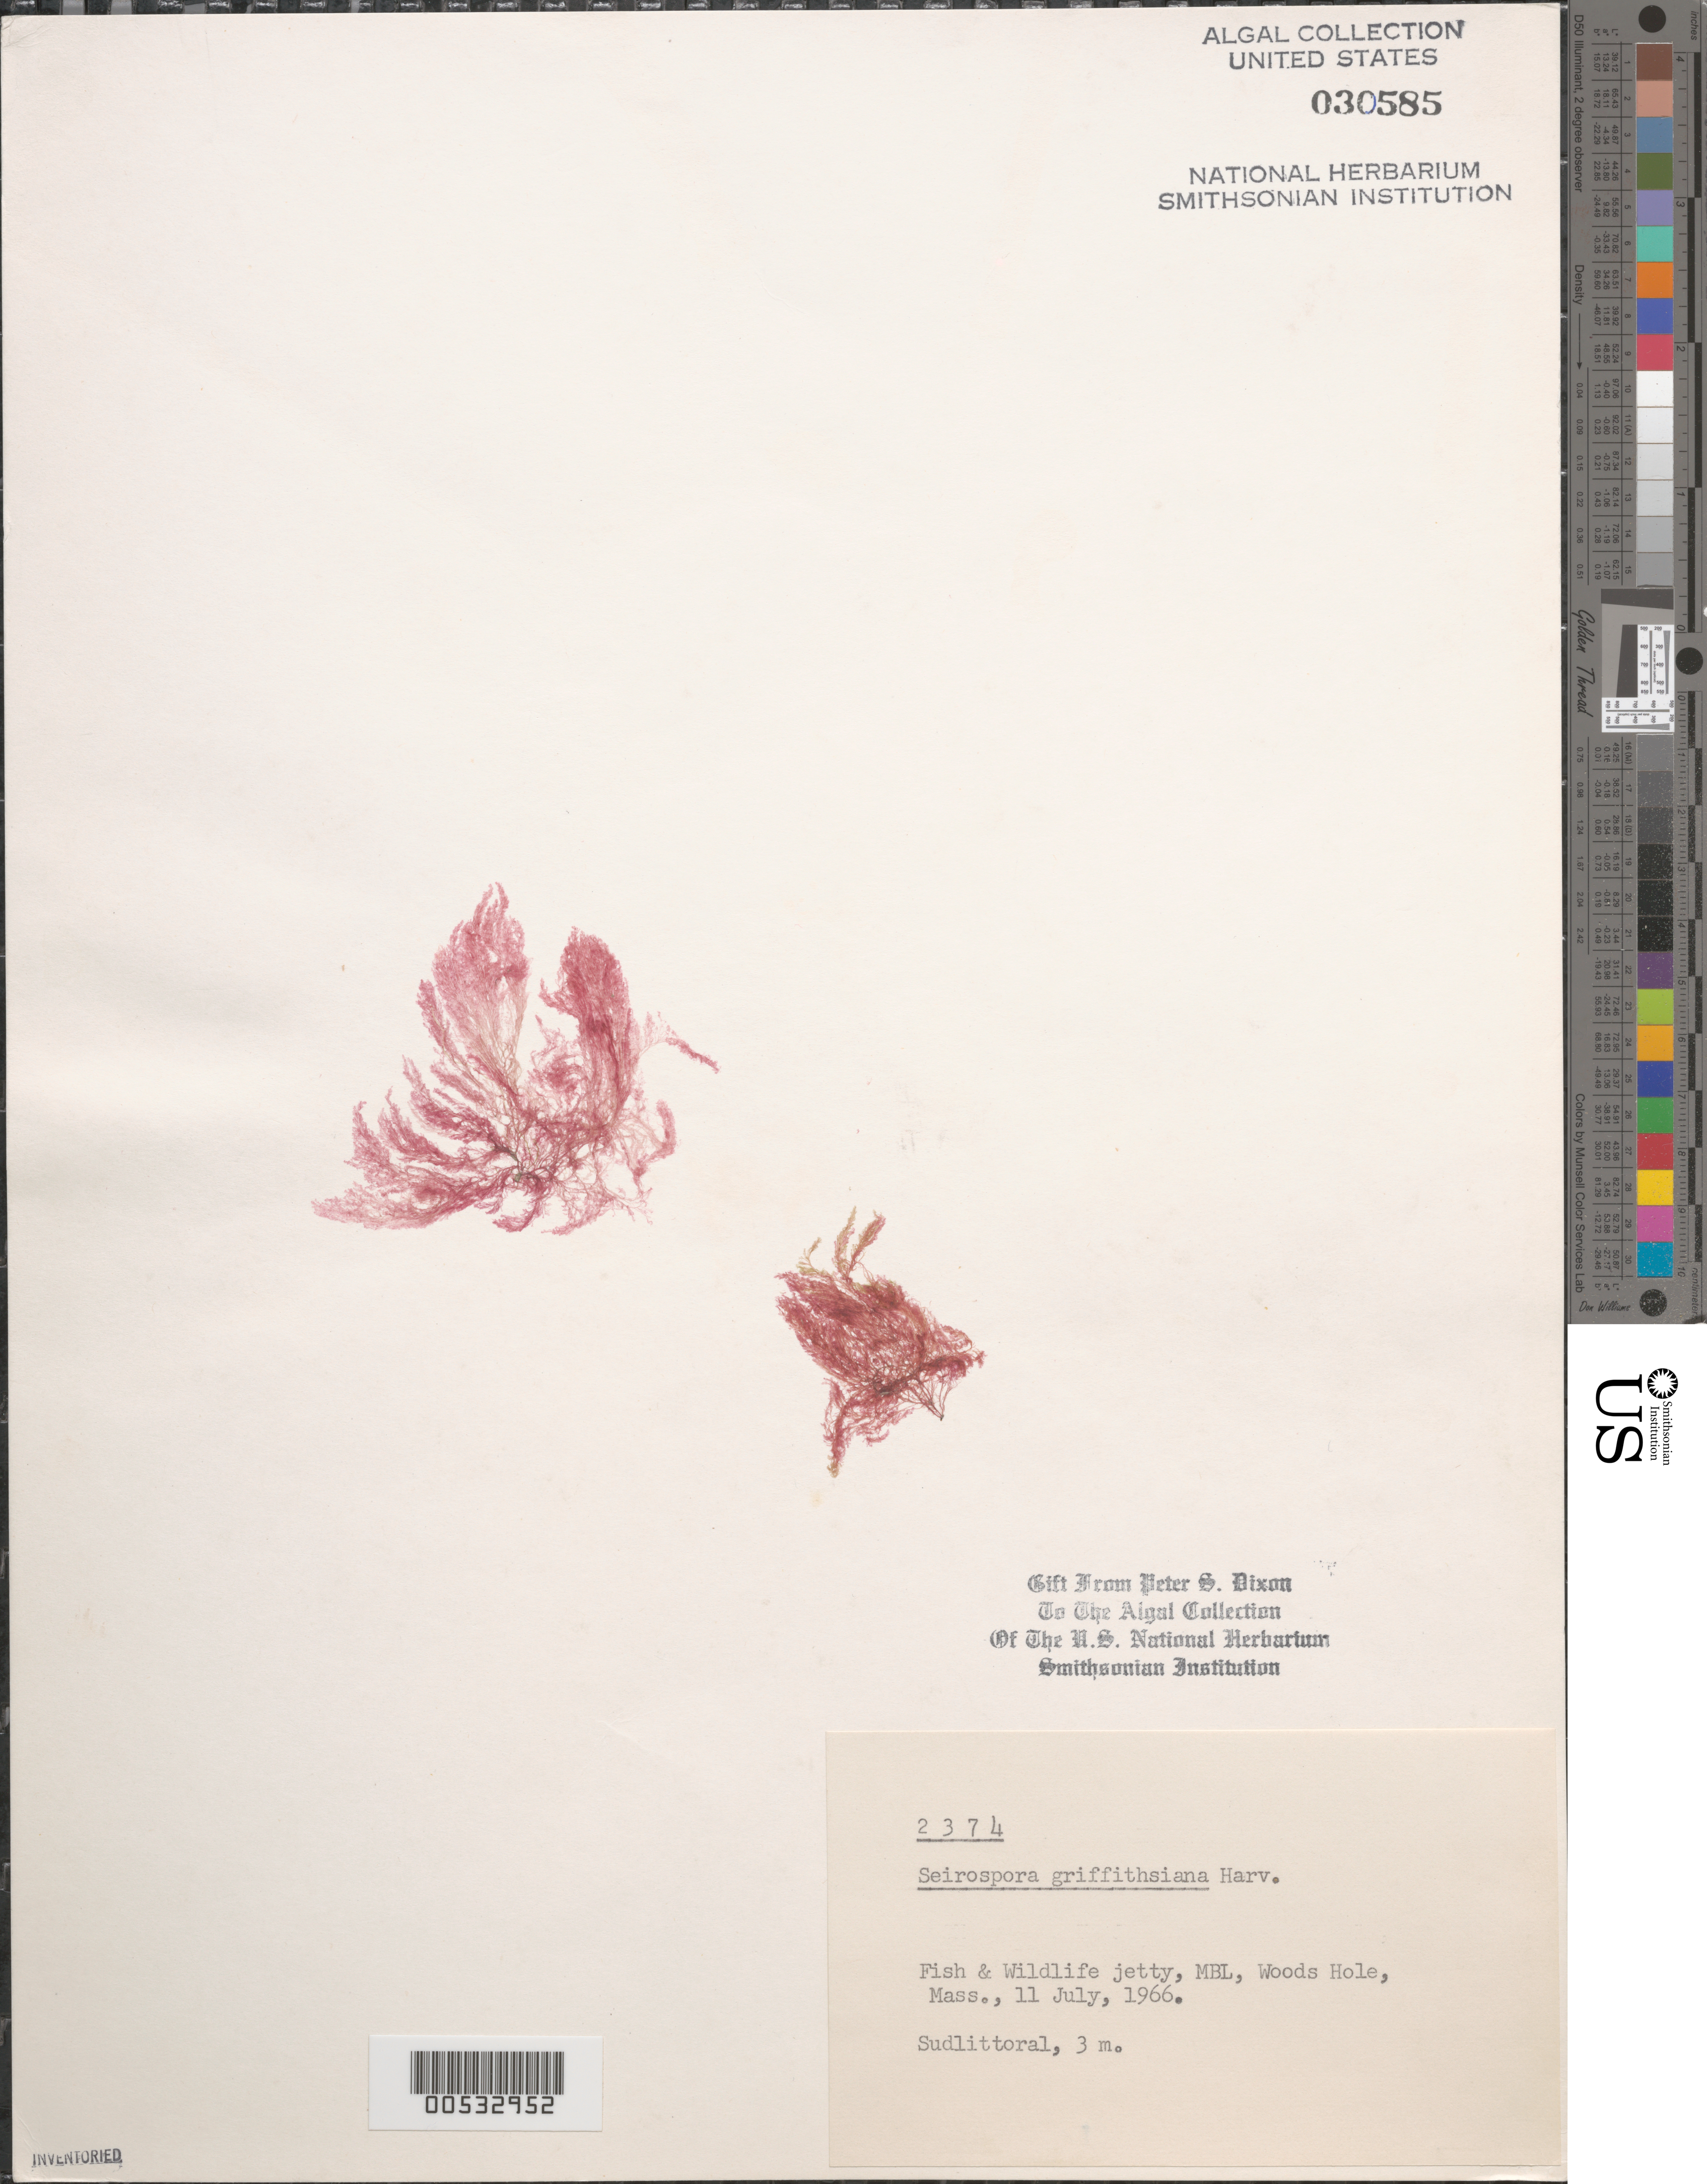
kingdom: Plantae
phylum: Rhodophyta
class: Florideophyceae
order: Ceramiales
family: Callithamniaceae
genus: Seirospora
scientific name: Seirospora interrupta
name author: (Sm.) F. Schmitz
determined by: Algae name updating Project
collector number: PSD 2374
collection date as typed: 11 Jul 1966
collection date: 1966-07-11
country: United States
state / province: Massachusetts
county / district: Barnstable County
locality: Woods Hole, Fish and Wildlife Jetty, Marine Biological Laboratory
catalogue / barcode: US 30585